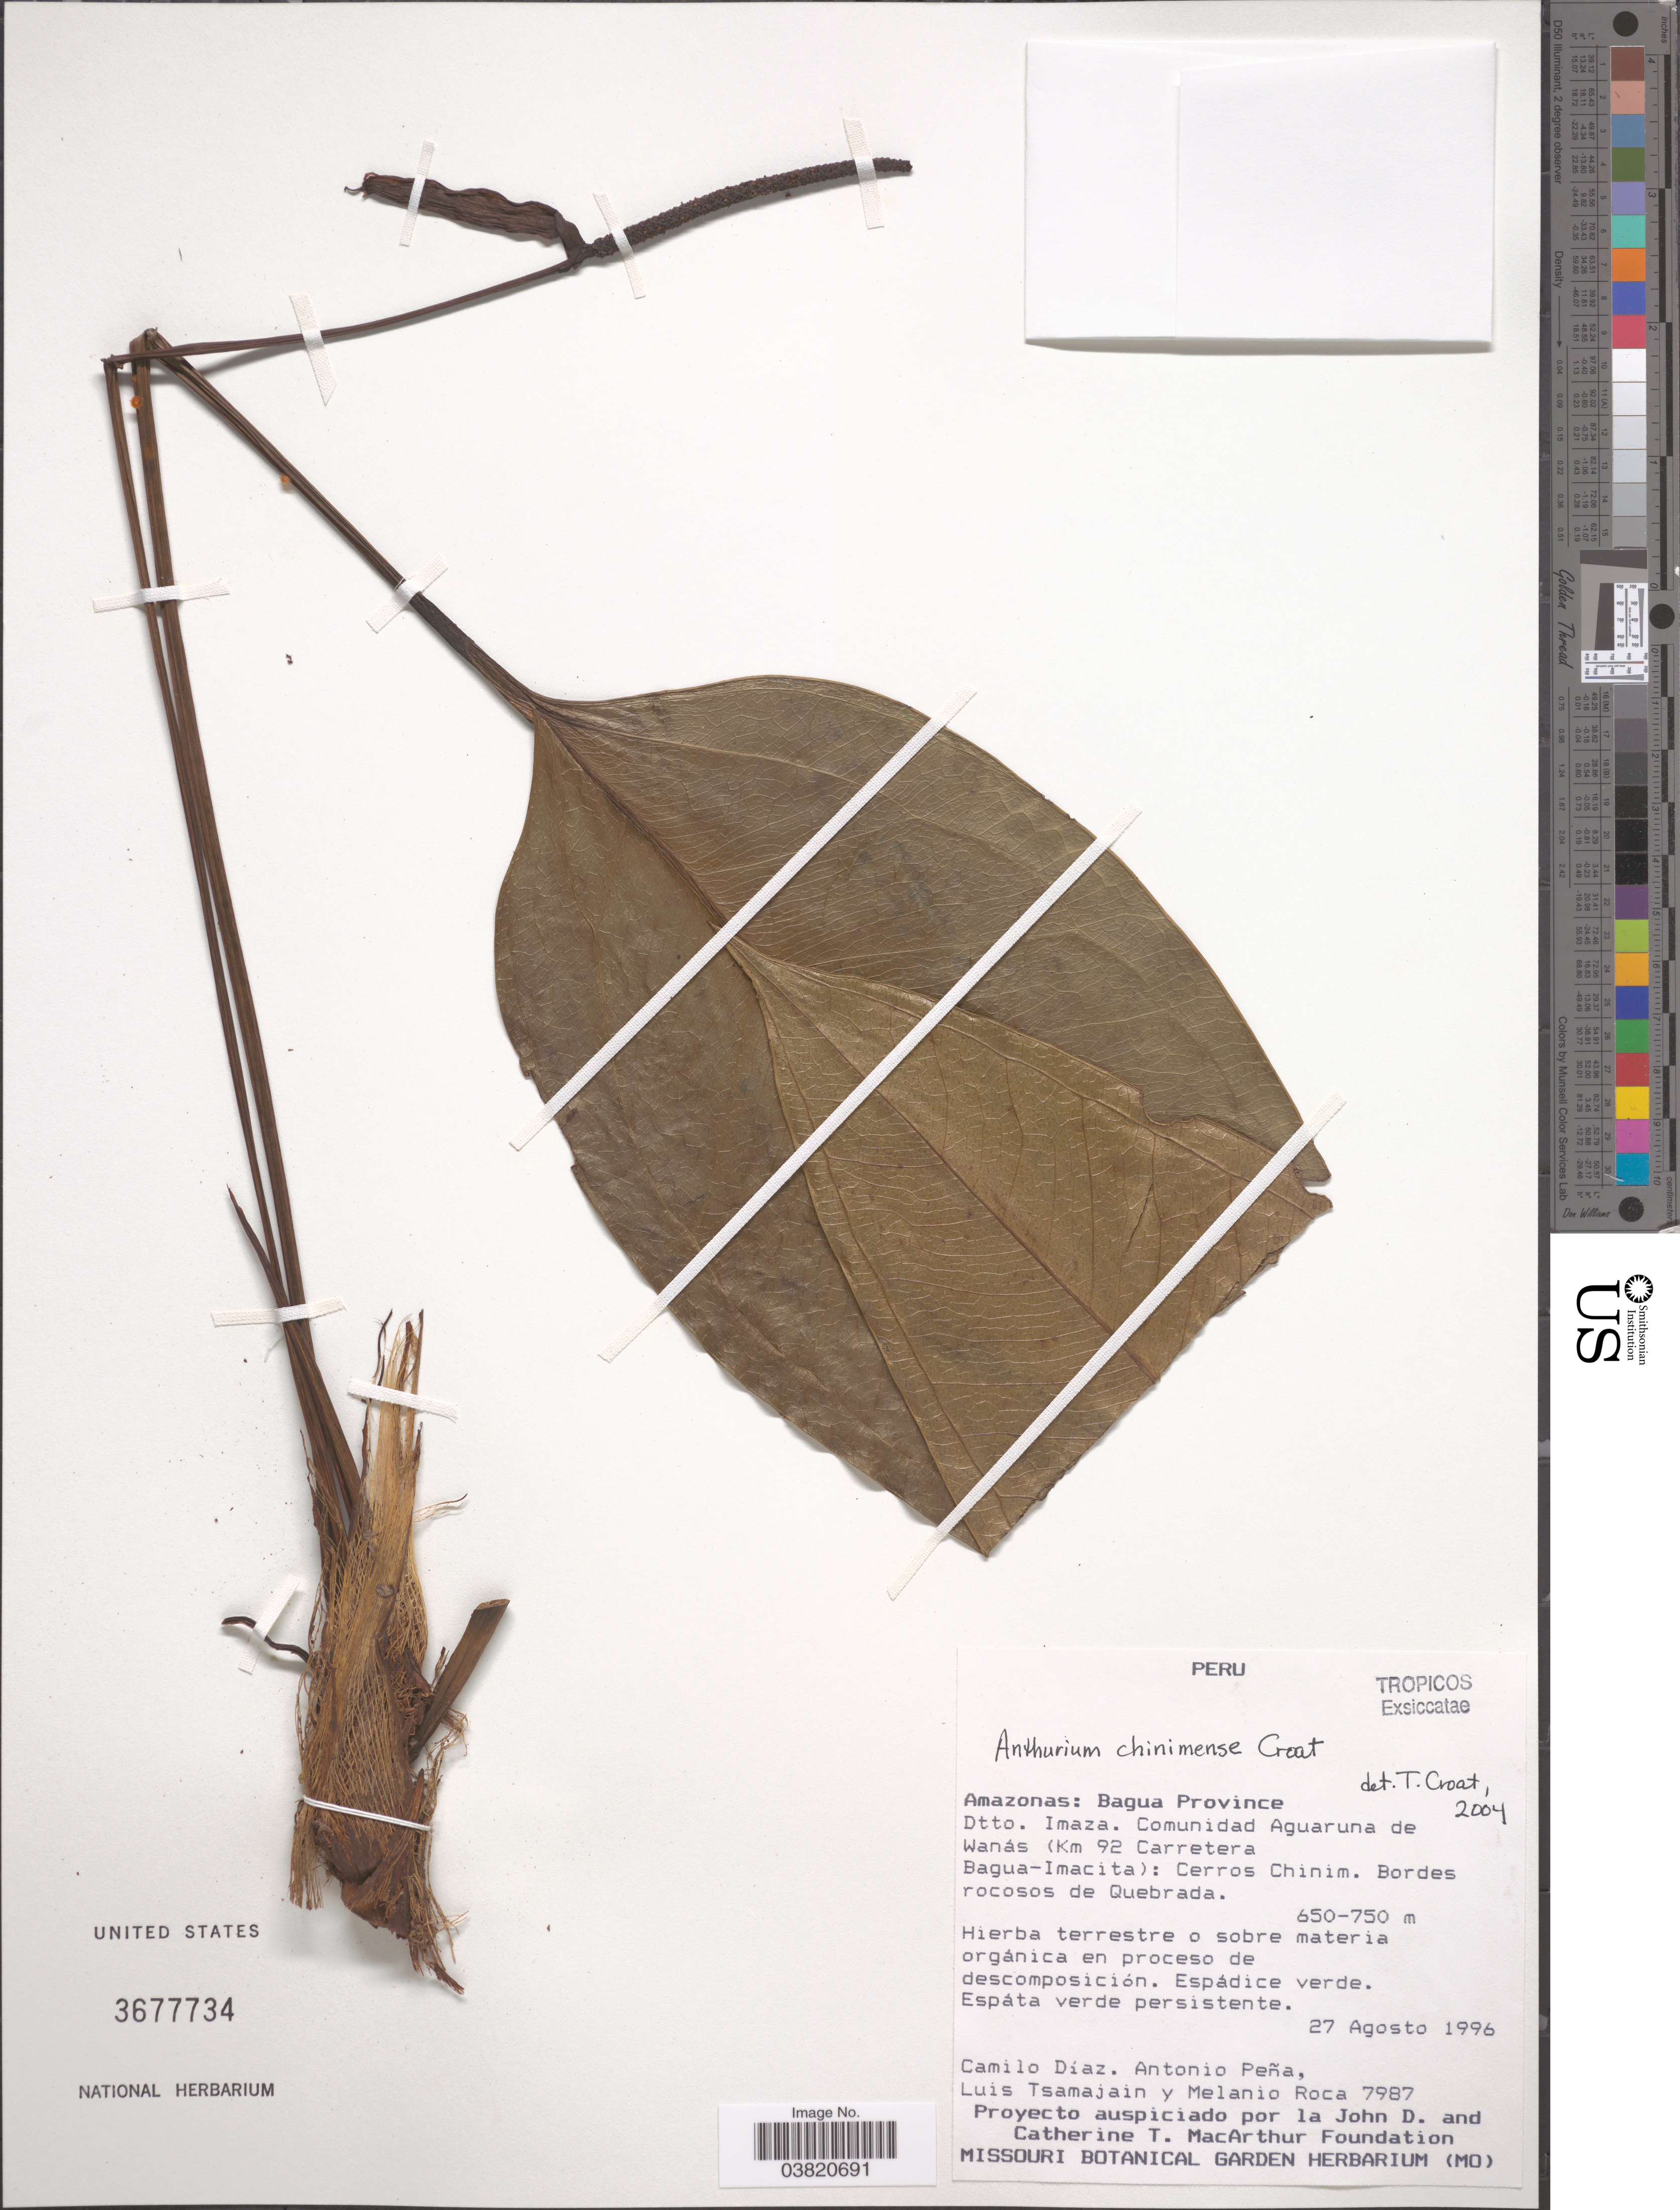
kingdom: Plantae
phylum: Tracheophyta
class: Liliopsida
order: Alismatales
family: Araceae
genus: Anthurium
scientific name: Anthurium chinimense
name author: Croat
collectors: C. Díaz, A. Pena, L. Tsamajain & M. Roca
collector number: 7987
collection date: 1996-08-27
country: Peru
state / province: Amazonas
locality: Bagua Province. Dtto. Imaza. Comunidad Aguaruna de Wanás (Km 92 Carretera Bagua-Imacita): Cerros Chinim. Bordes rocosos de Quebrada.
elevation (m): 650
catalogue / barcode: US 3677734